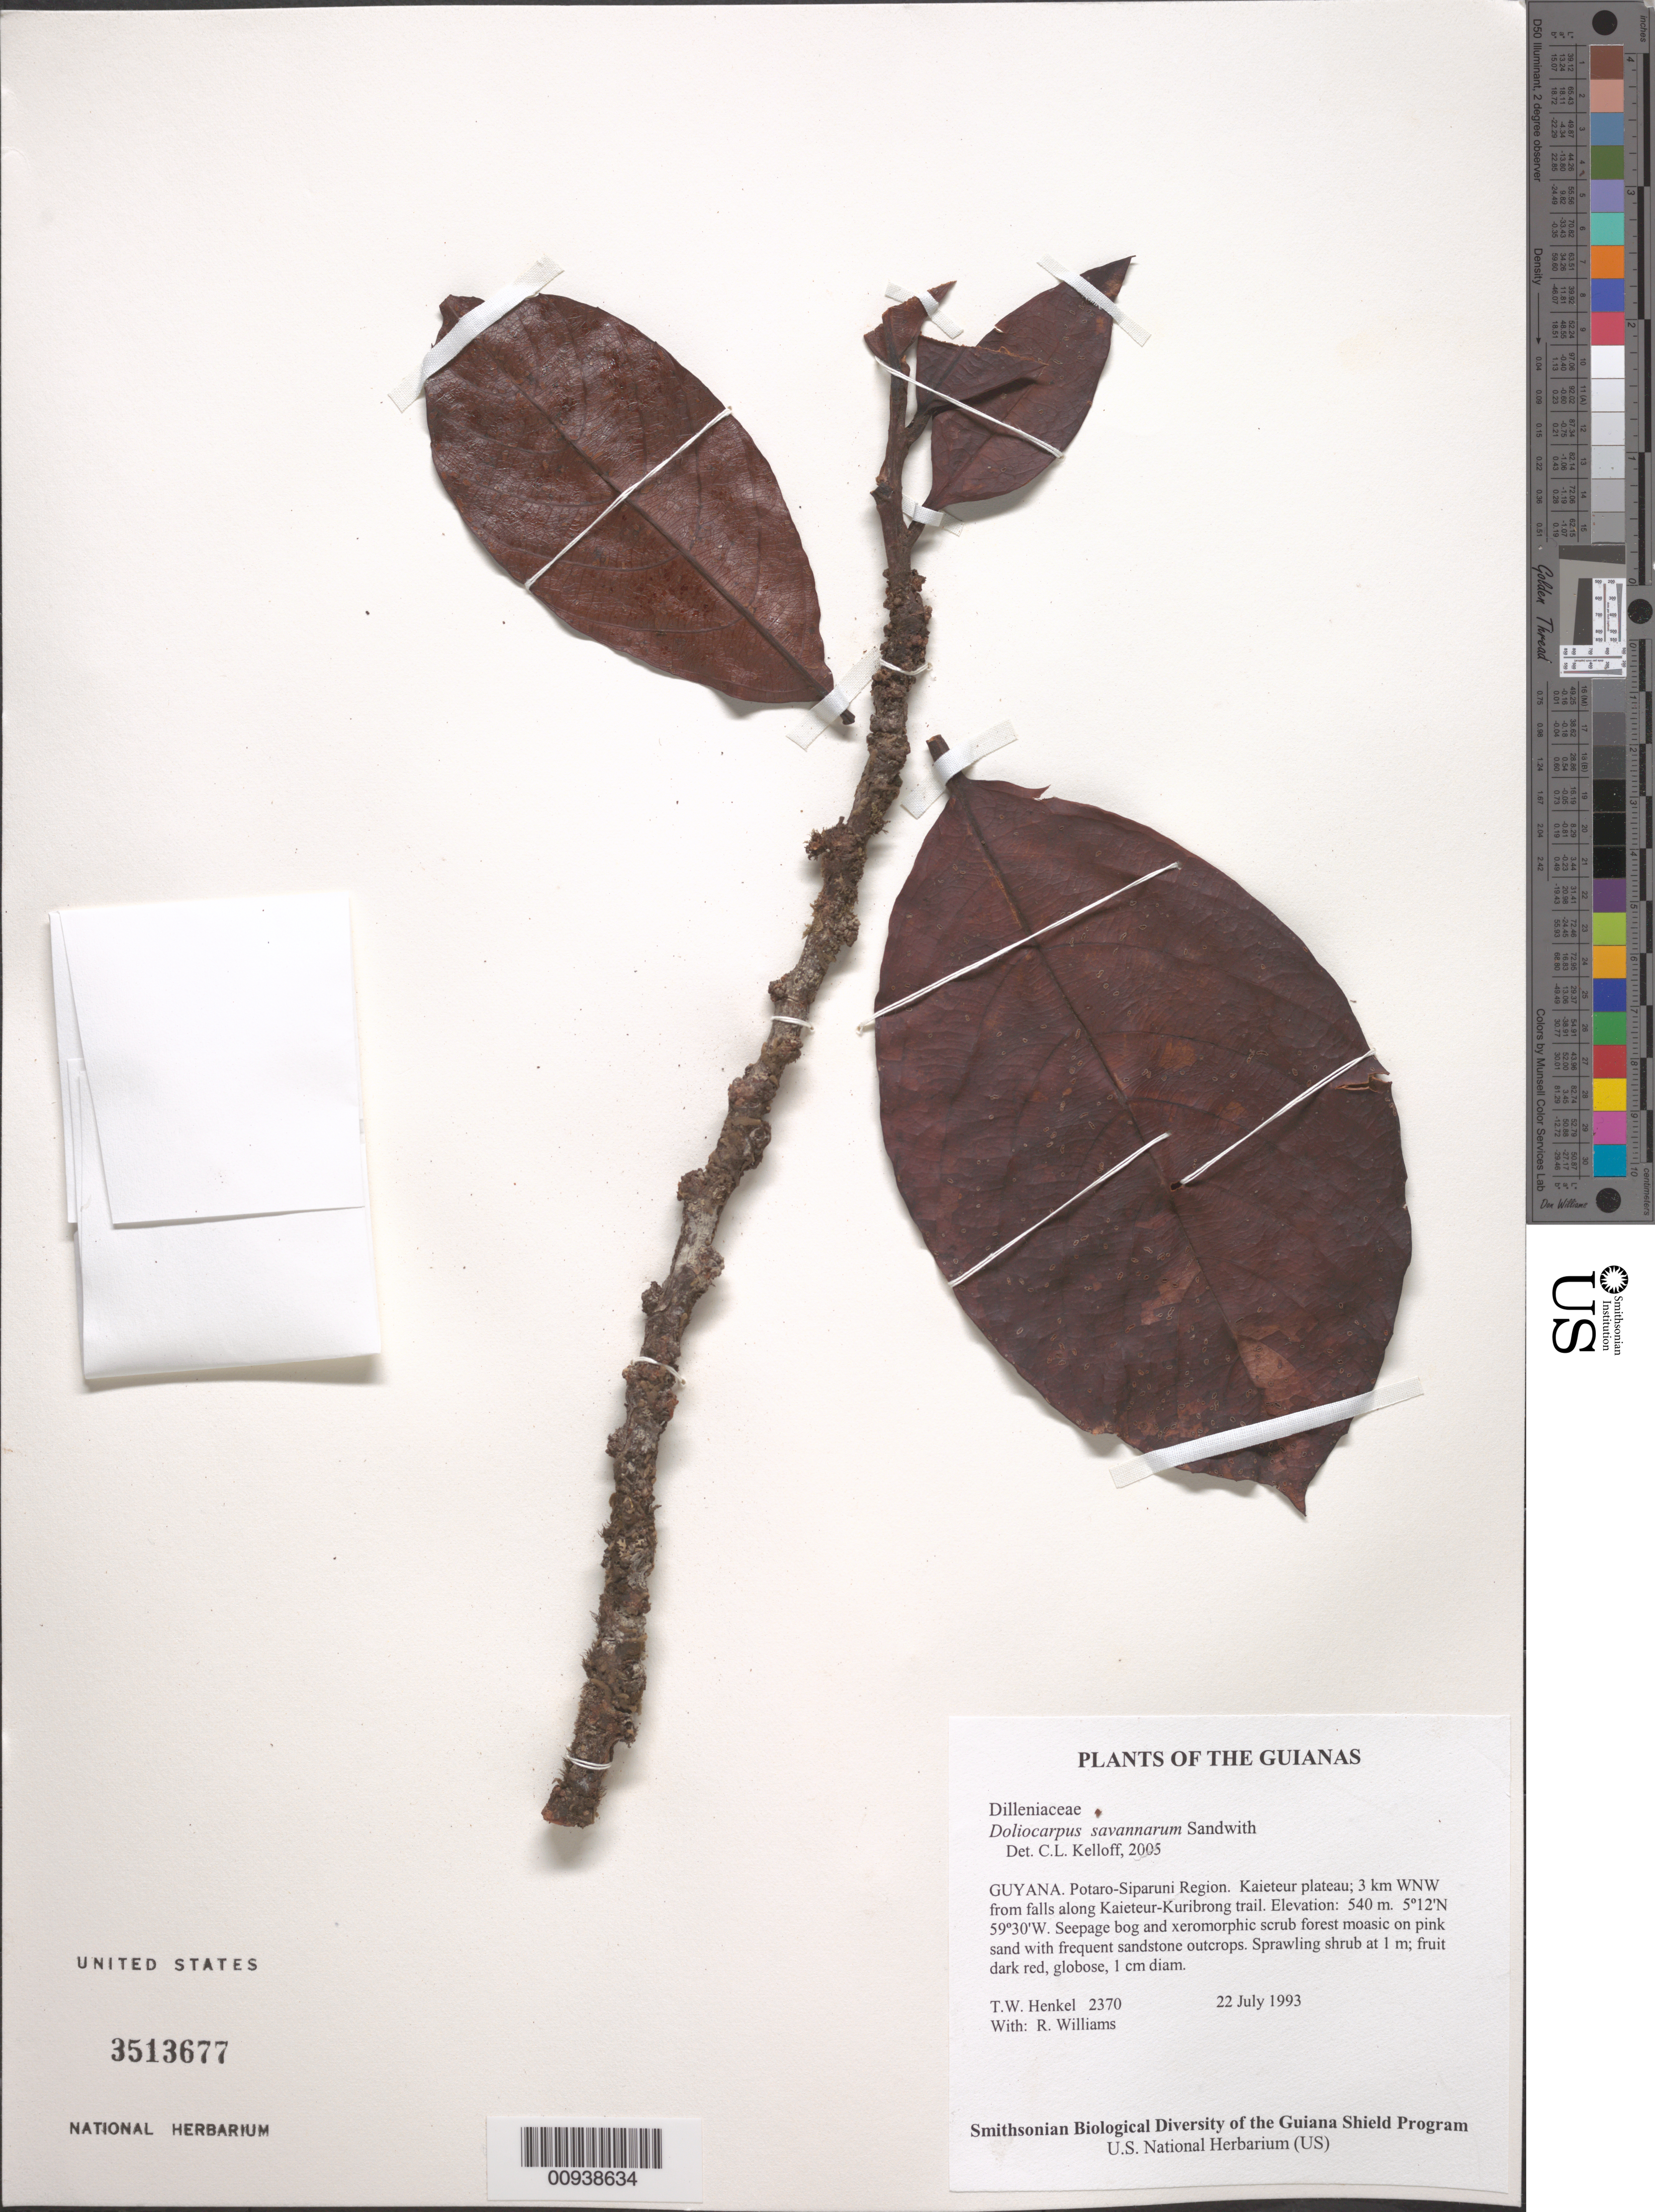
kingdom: Plantae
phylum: Tracheophyta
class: Magnoliopsida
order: Dilleniales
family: Dilleniaceae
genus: Doliocarpus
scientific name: Doliocarpus savannarum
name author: Sandwith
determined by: Kelloff, Carol L., (US), Smithsonian Institution - National Museum of Natural History (UNITED STATES)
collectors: T. Henkel & R. Williams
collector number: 2370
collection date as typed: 22 July 1993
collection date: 1993-07-22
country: Guyana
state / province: Potaro-Siparuni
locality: Kaieteur plateau; 3 km WNW from falls along Kaieteur-Kuribrong trail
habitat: Seepage bog and xeromorphic scrub forest moasic on pink sand with frequent sandstone outcrops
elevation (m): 540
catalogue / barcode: US 3513677